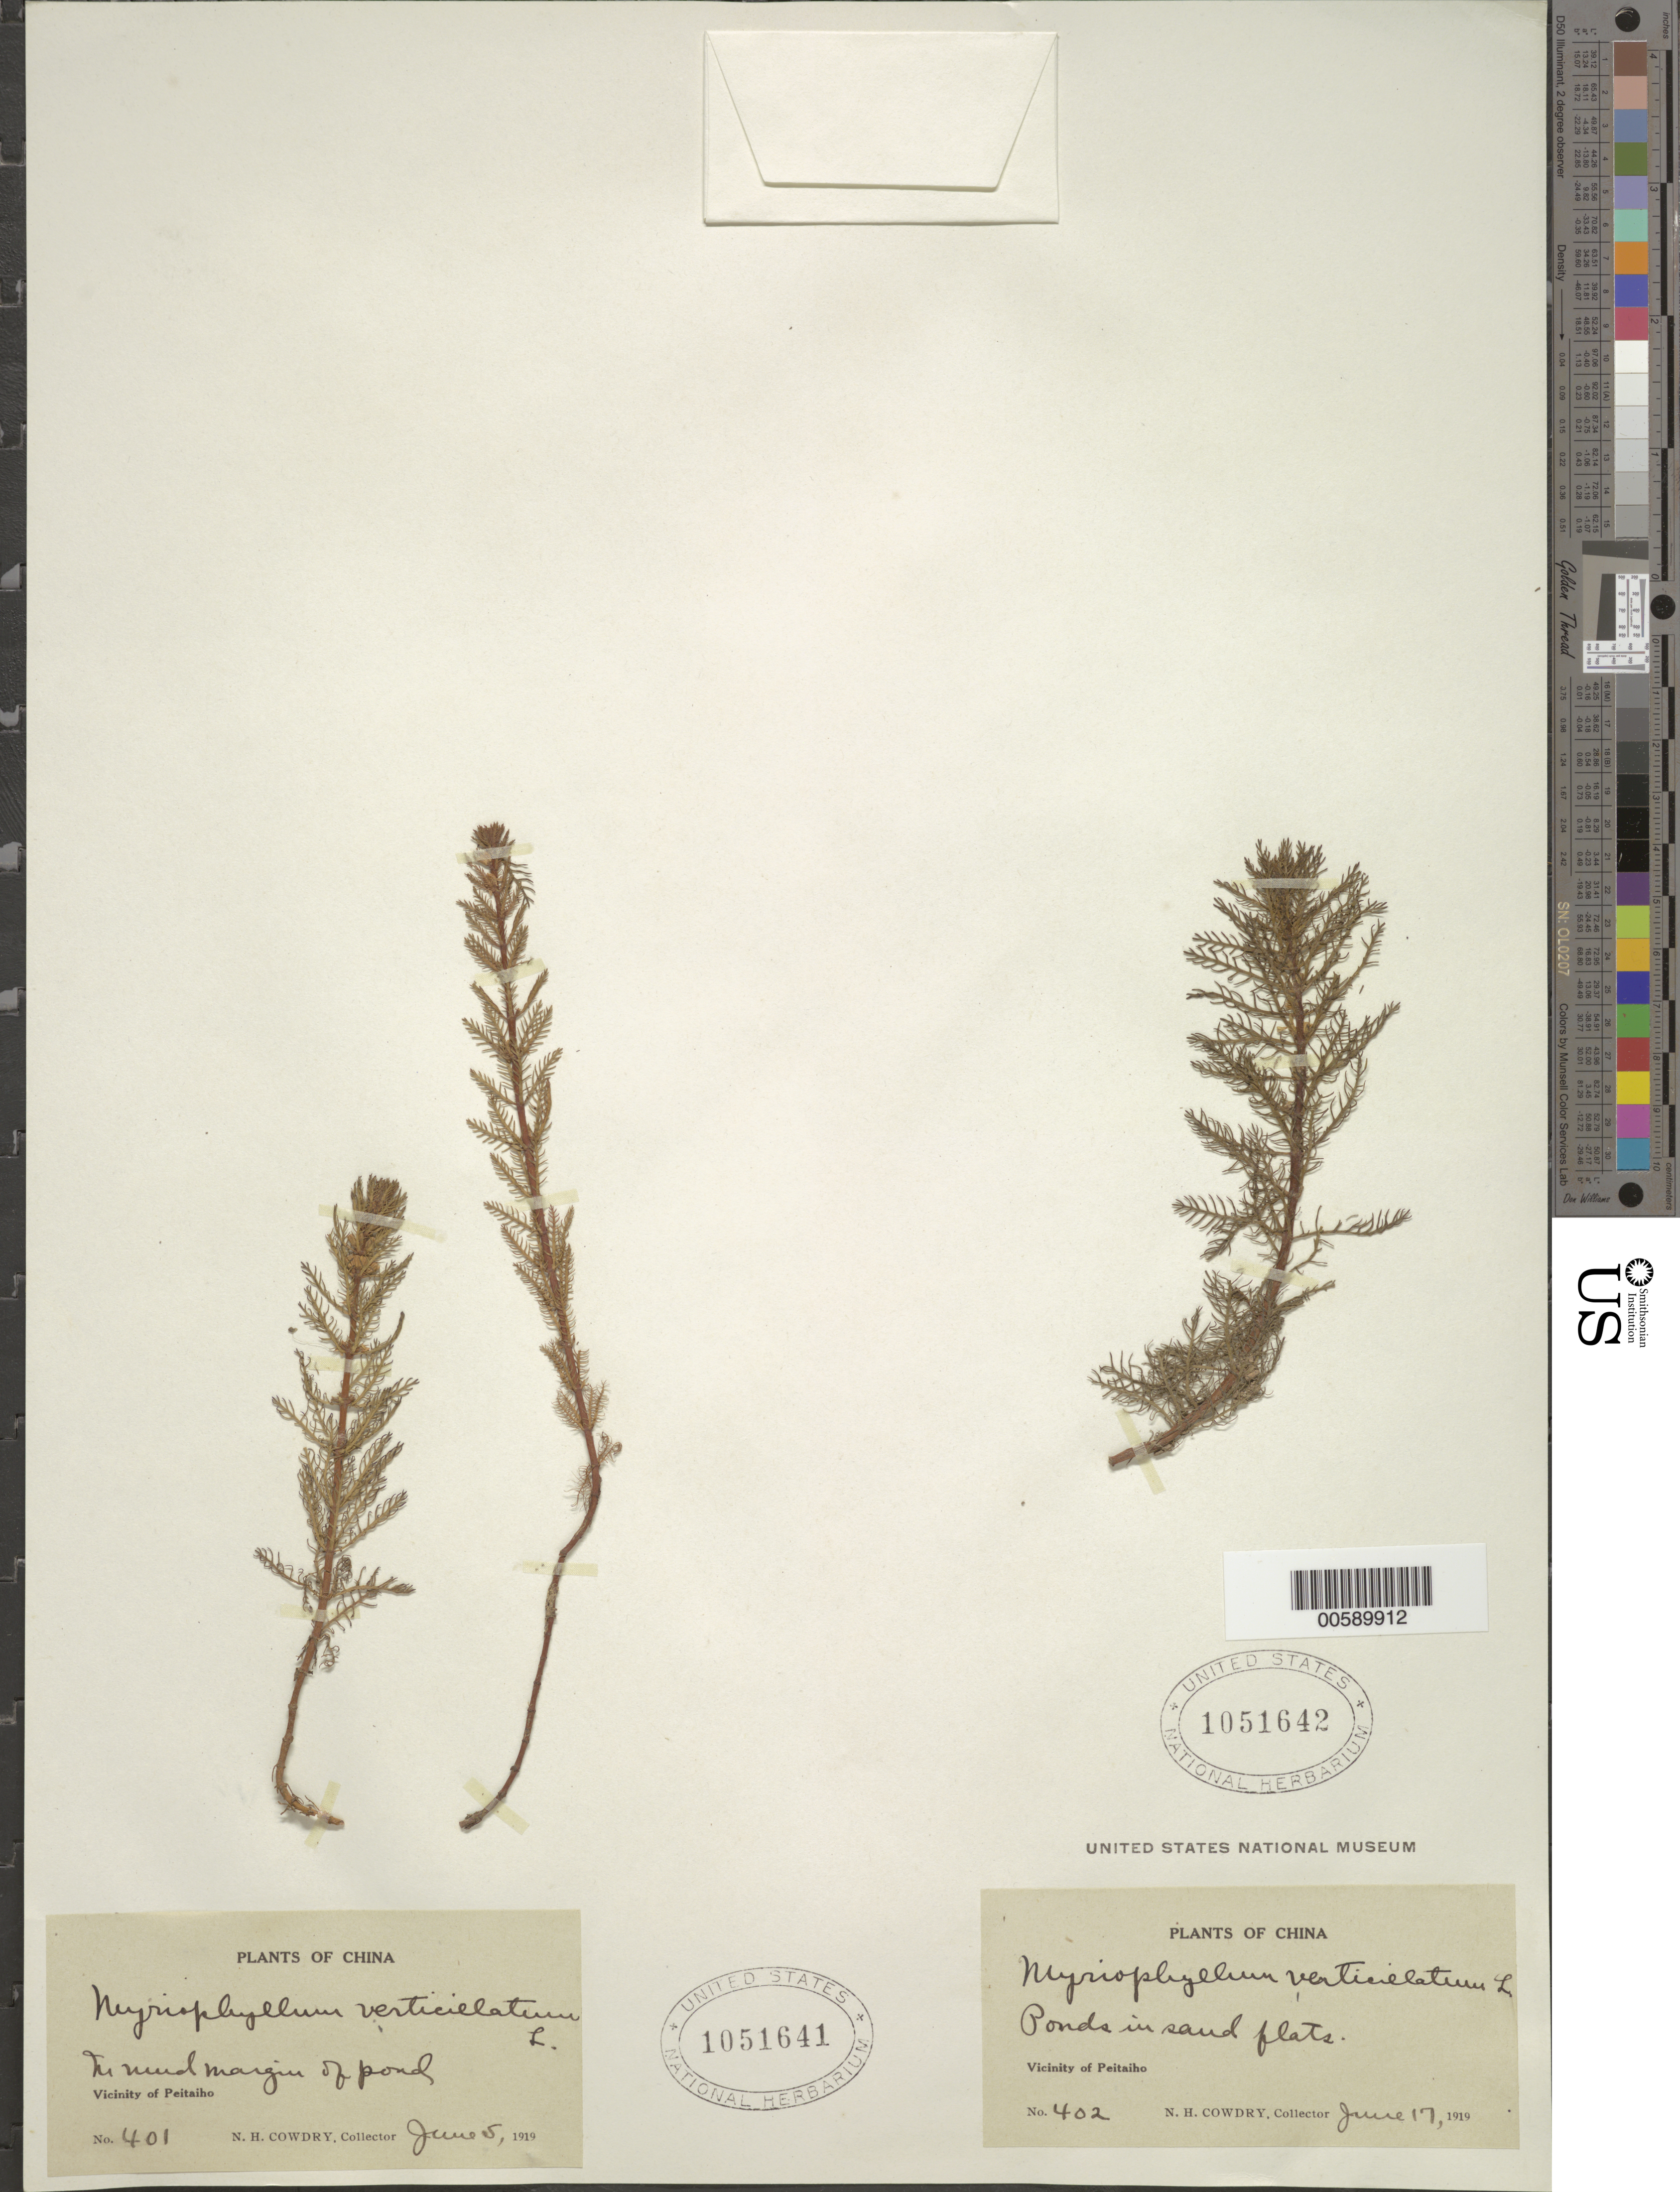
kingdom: Plantae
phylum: Tracheophyta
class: Magnoliopsida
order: Saxifragales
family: Haloragaceae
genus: Myriophyllum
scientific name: Myriophyllum verticillatum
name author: L.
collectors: N. H. Cowdry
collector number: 402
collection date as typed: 17 Jun 1919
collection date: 1919-06-17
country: China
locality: Peitaiho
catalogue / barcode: US 1051642